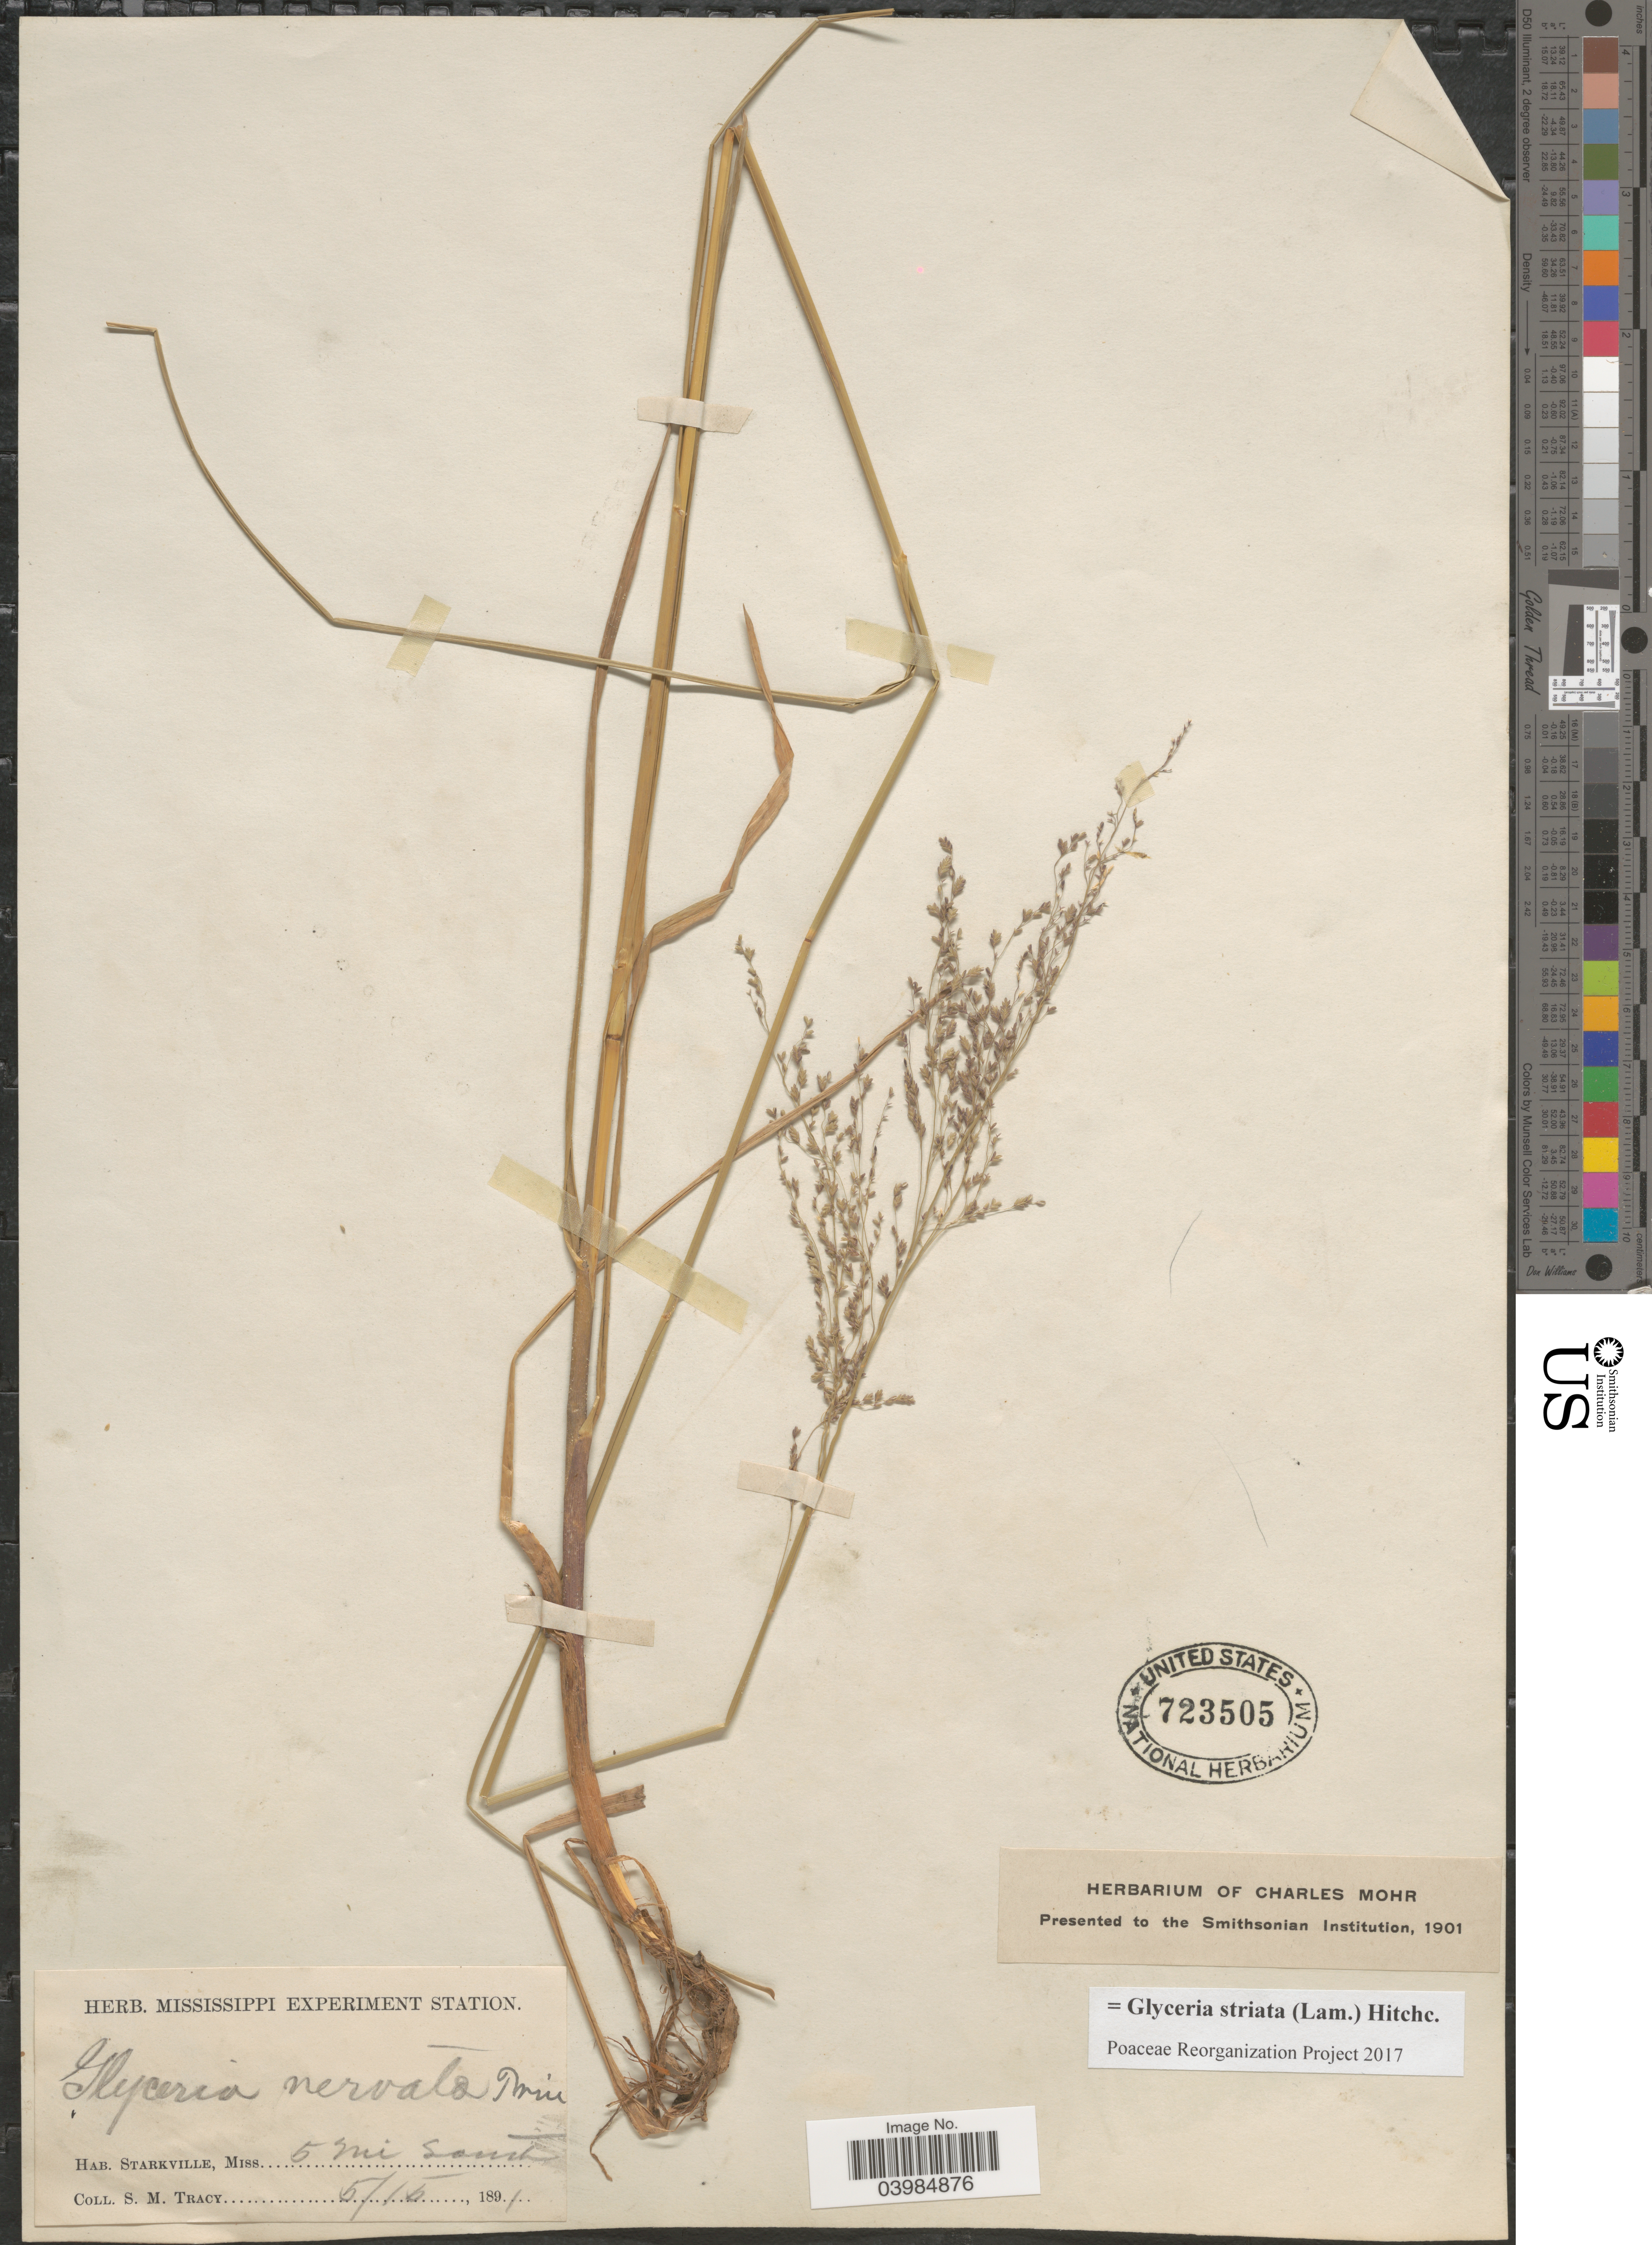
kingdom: Plantae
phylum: Tracheophyta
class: Liliopsida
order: Poales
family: Poaceae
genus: Glyceria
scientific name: Glyceria striata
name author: (Lam.) Hitchc.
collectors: S. M. Tracy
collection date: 1891-05-15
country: United States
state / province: Mississippi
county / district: Oktibbeha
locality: Starkville, 5 mi south.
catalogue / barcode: US 723505